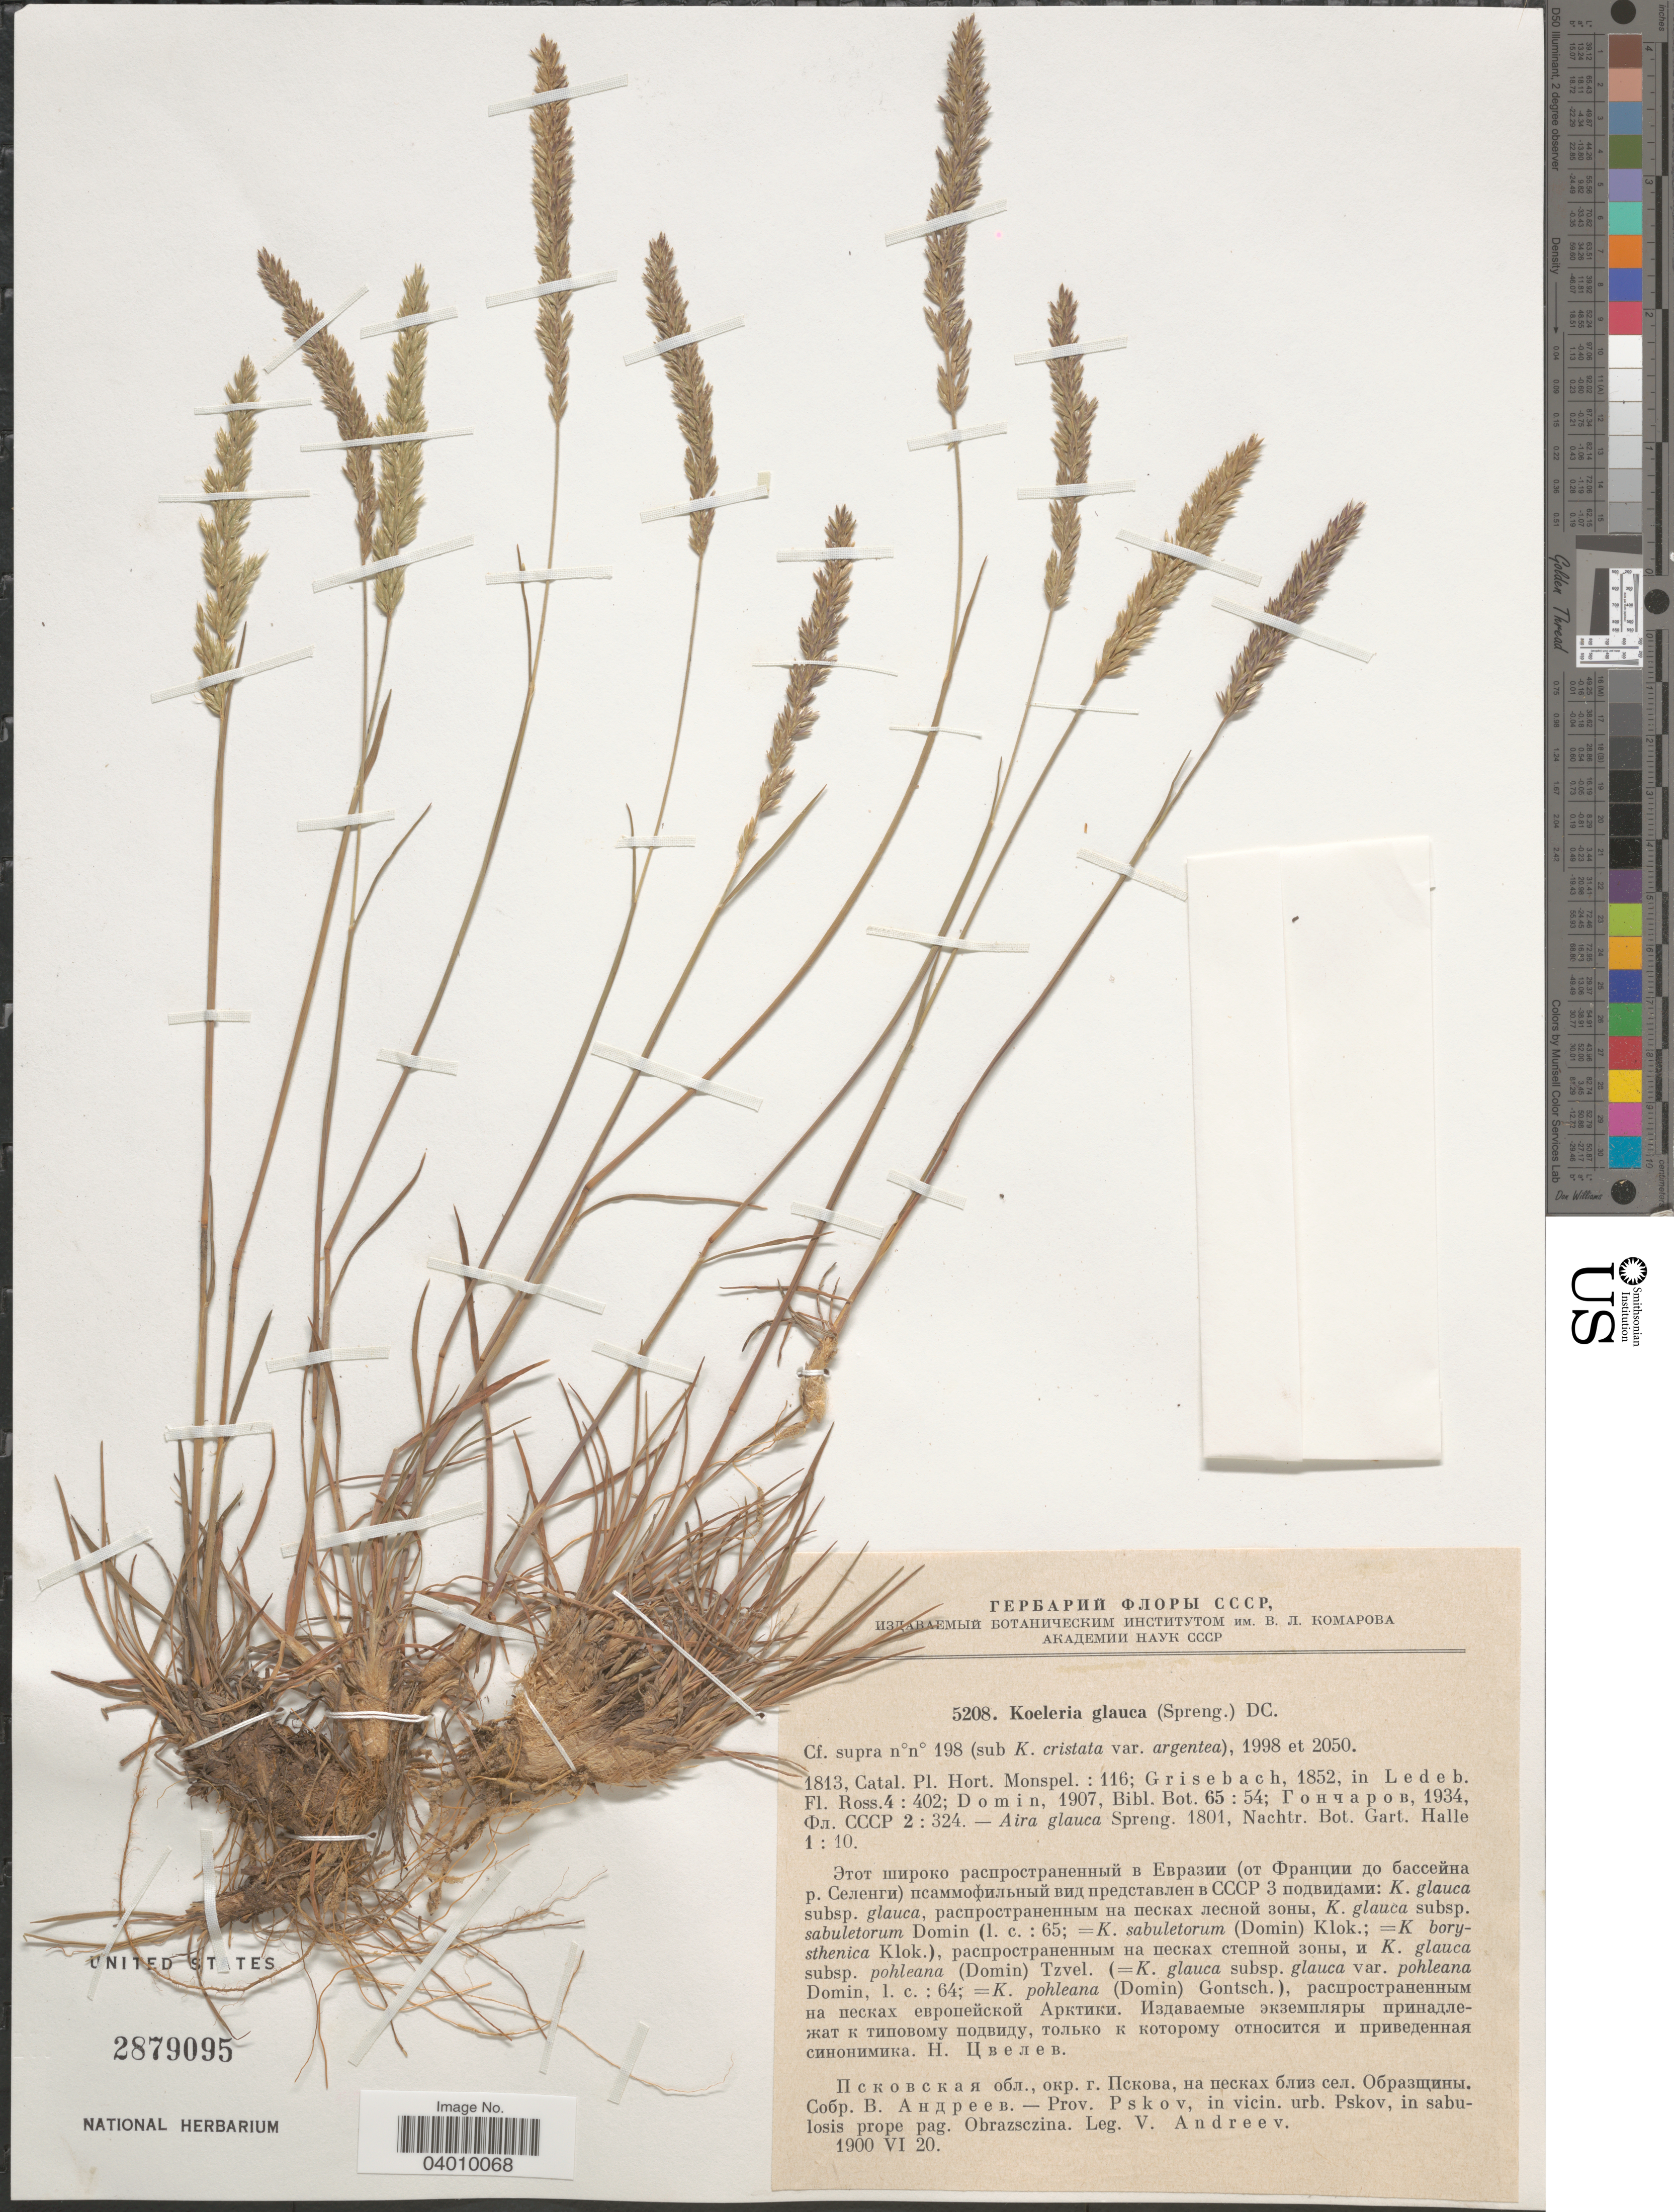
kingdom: Plantae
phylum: Tracheophyta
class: Liliopsida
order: Poales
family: Poaceae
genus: Koeleria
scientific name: Koeleria glauca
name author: (Spreng.) DC.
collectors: V. Andreev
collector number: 5208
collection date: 1900-06-20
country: Russian Federation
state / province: Pskov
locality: In vicin. urb. Pskov, in sabulosis prope pag. Obrazsczina.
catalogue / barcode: US 2879095